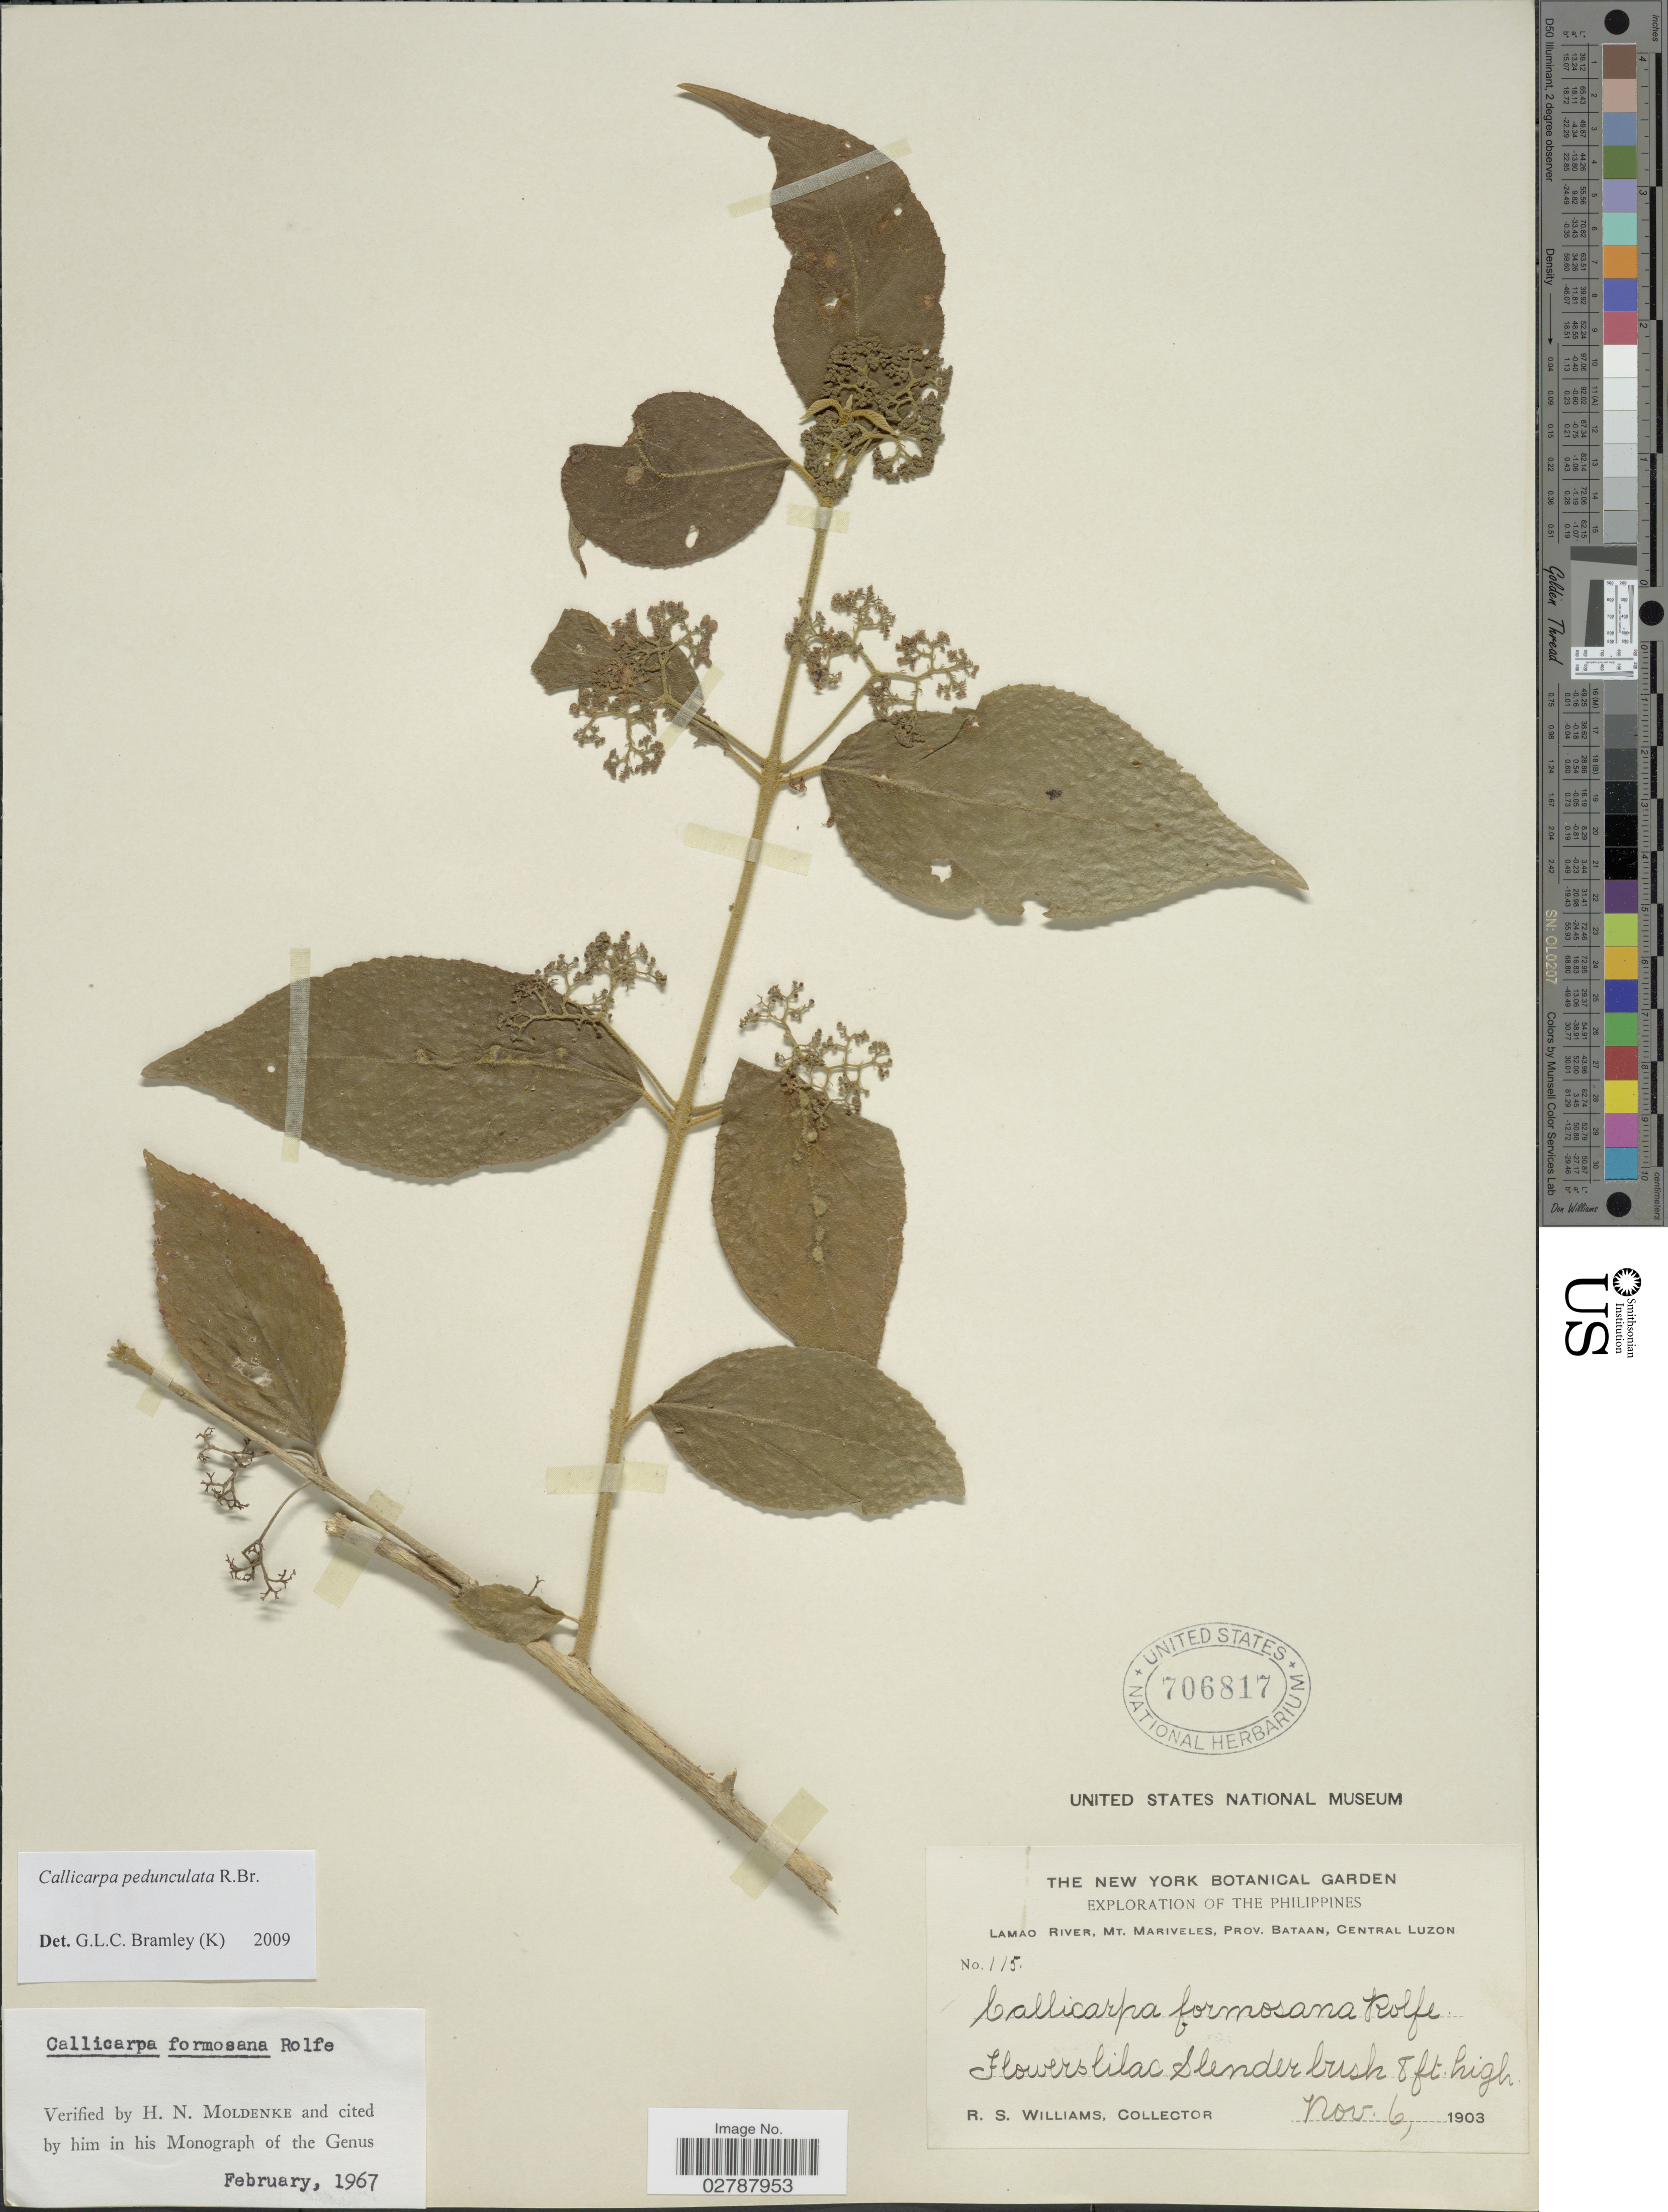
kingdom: Plantae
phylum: Tracheophyta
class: Magnoliopsida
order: Lamiales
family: Lamiaceae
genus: Callicarpa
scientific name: Callicarpa pedunculata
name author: R. Br.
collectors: R. S. Williams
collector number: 115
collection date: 1903-11-06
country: Philippines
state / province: Central Luzon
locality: Lamao River, Mt. Mariveles, Prov. Bataan.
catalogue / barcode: US 706817